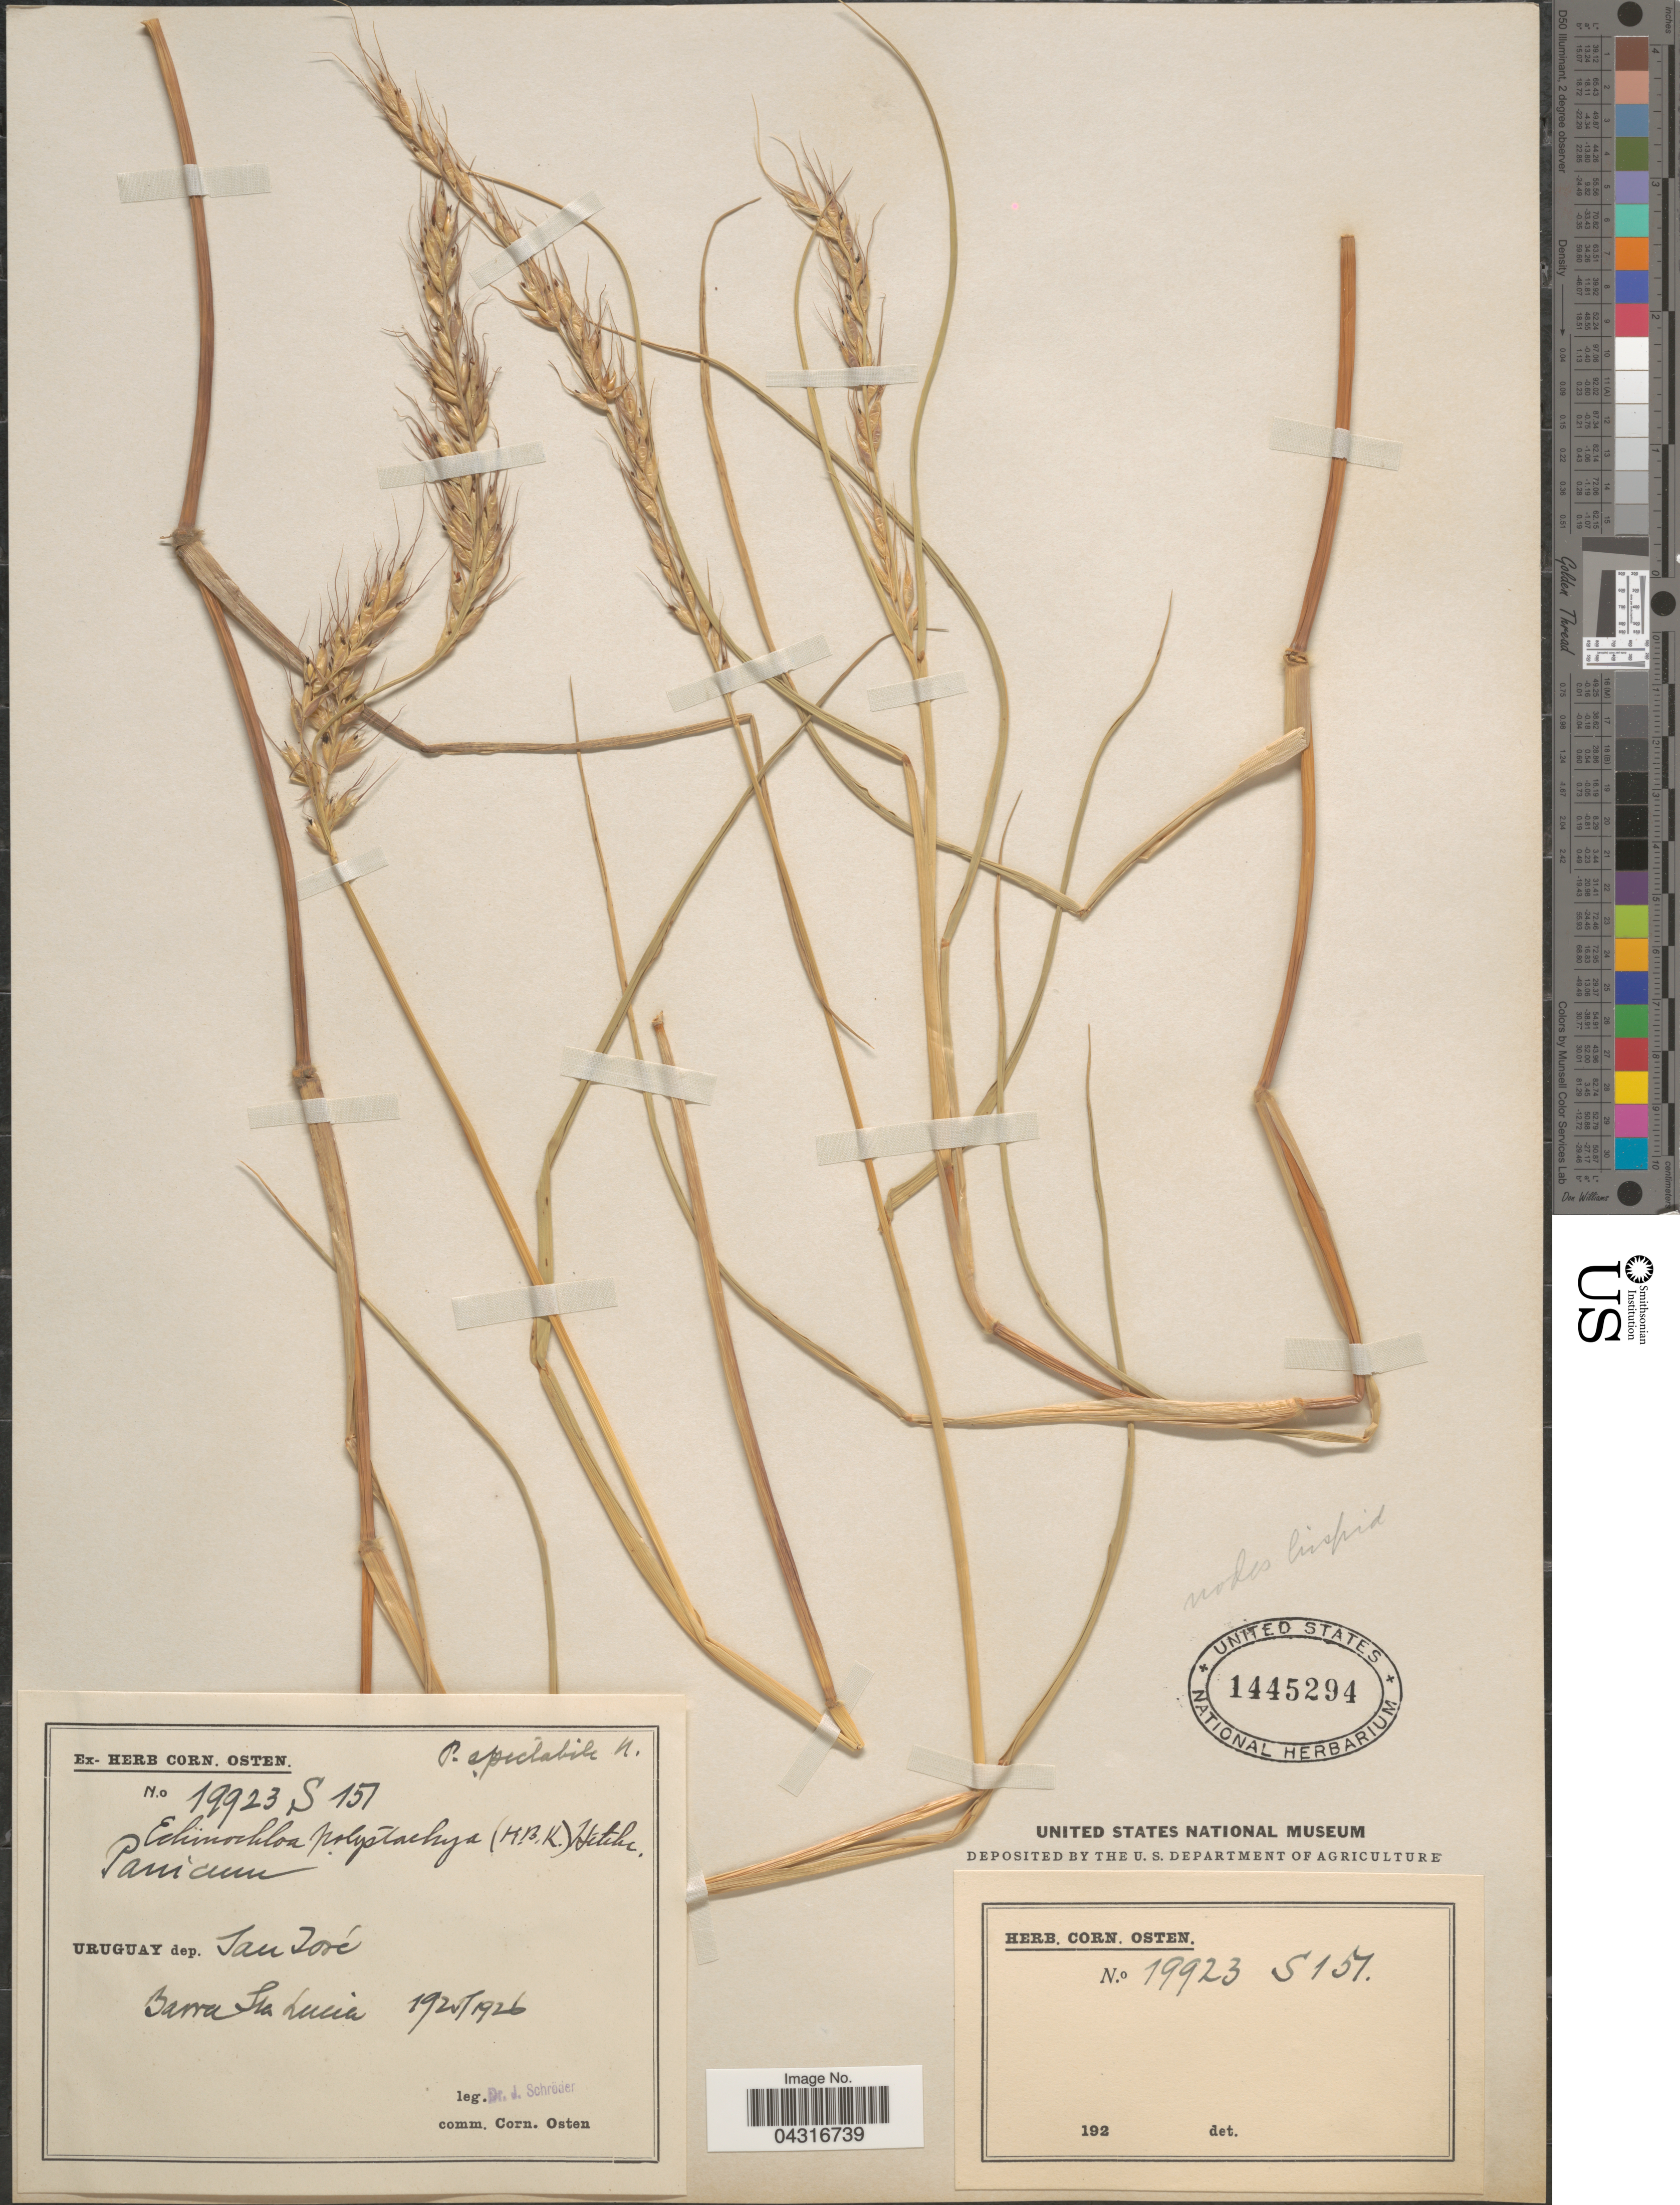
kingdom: Plantae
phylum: Tracheophyta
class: Liliopsida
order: Poales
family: Poaceae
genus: Echinochloa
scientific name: Echinochloa helodes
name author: (Hack.) Parodi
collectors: J. Schröder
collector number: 19923S151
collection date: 1925/1926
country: Uruguay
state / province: San Jose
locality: Dep. San José. Barra Sta Lucia.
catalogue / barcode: US 1445294